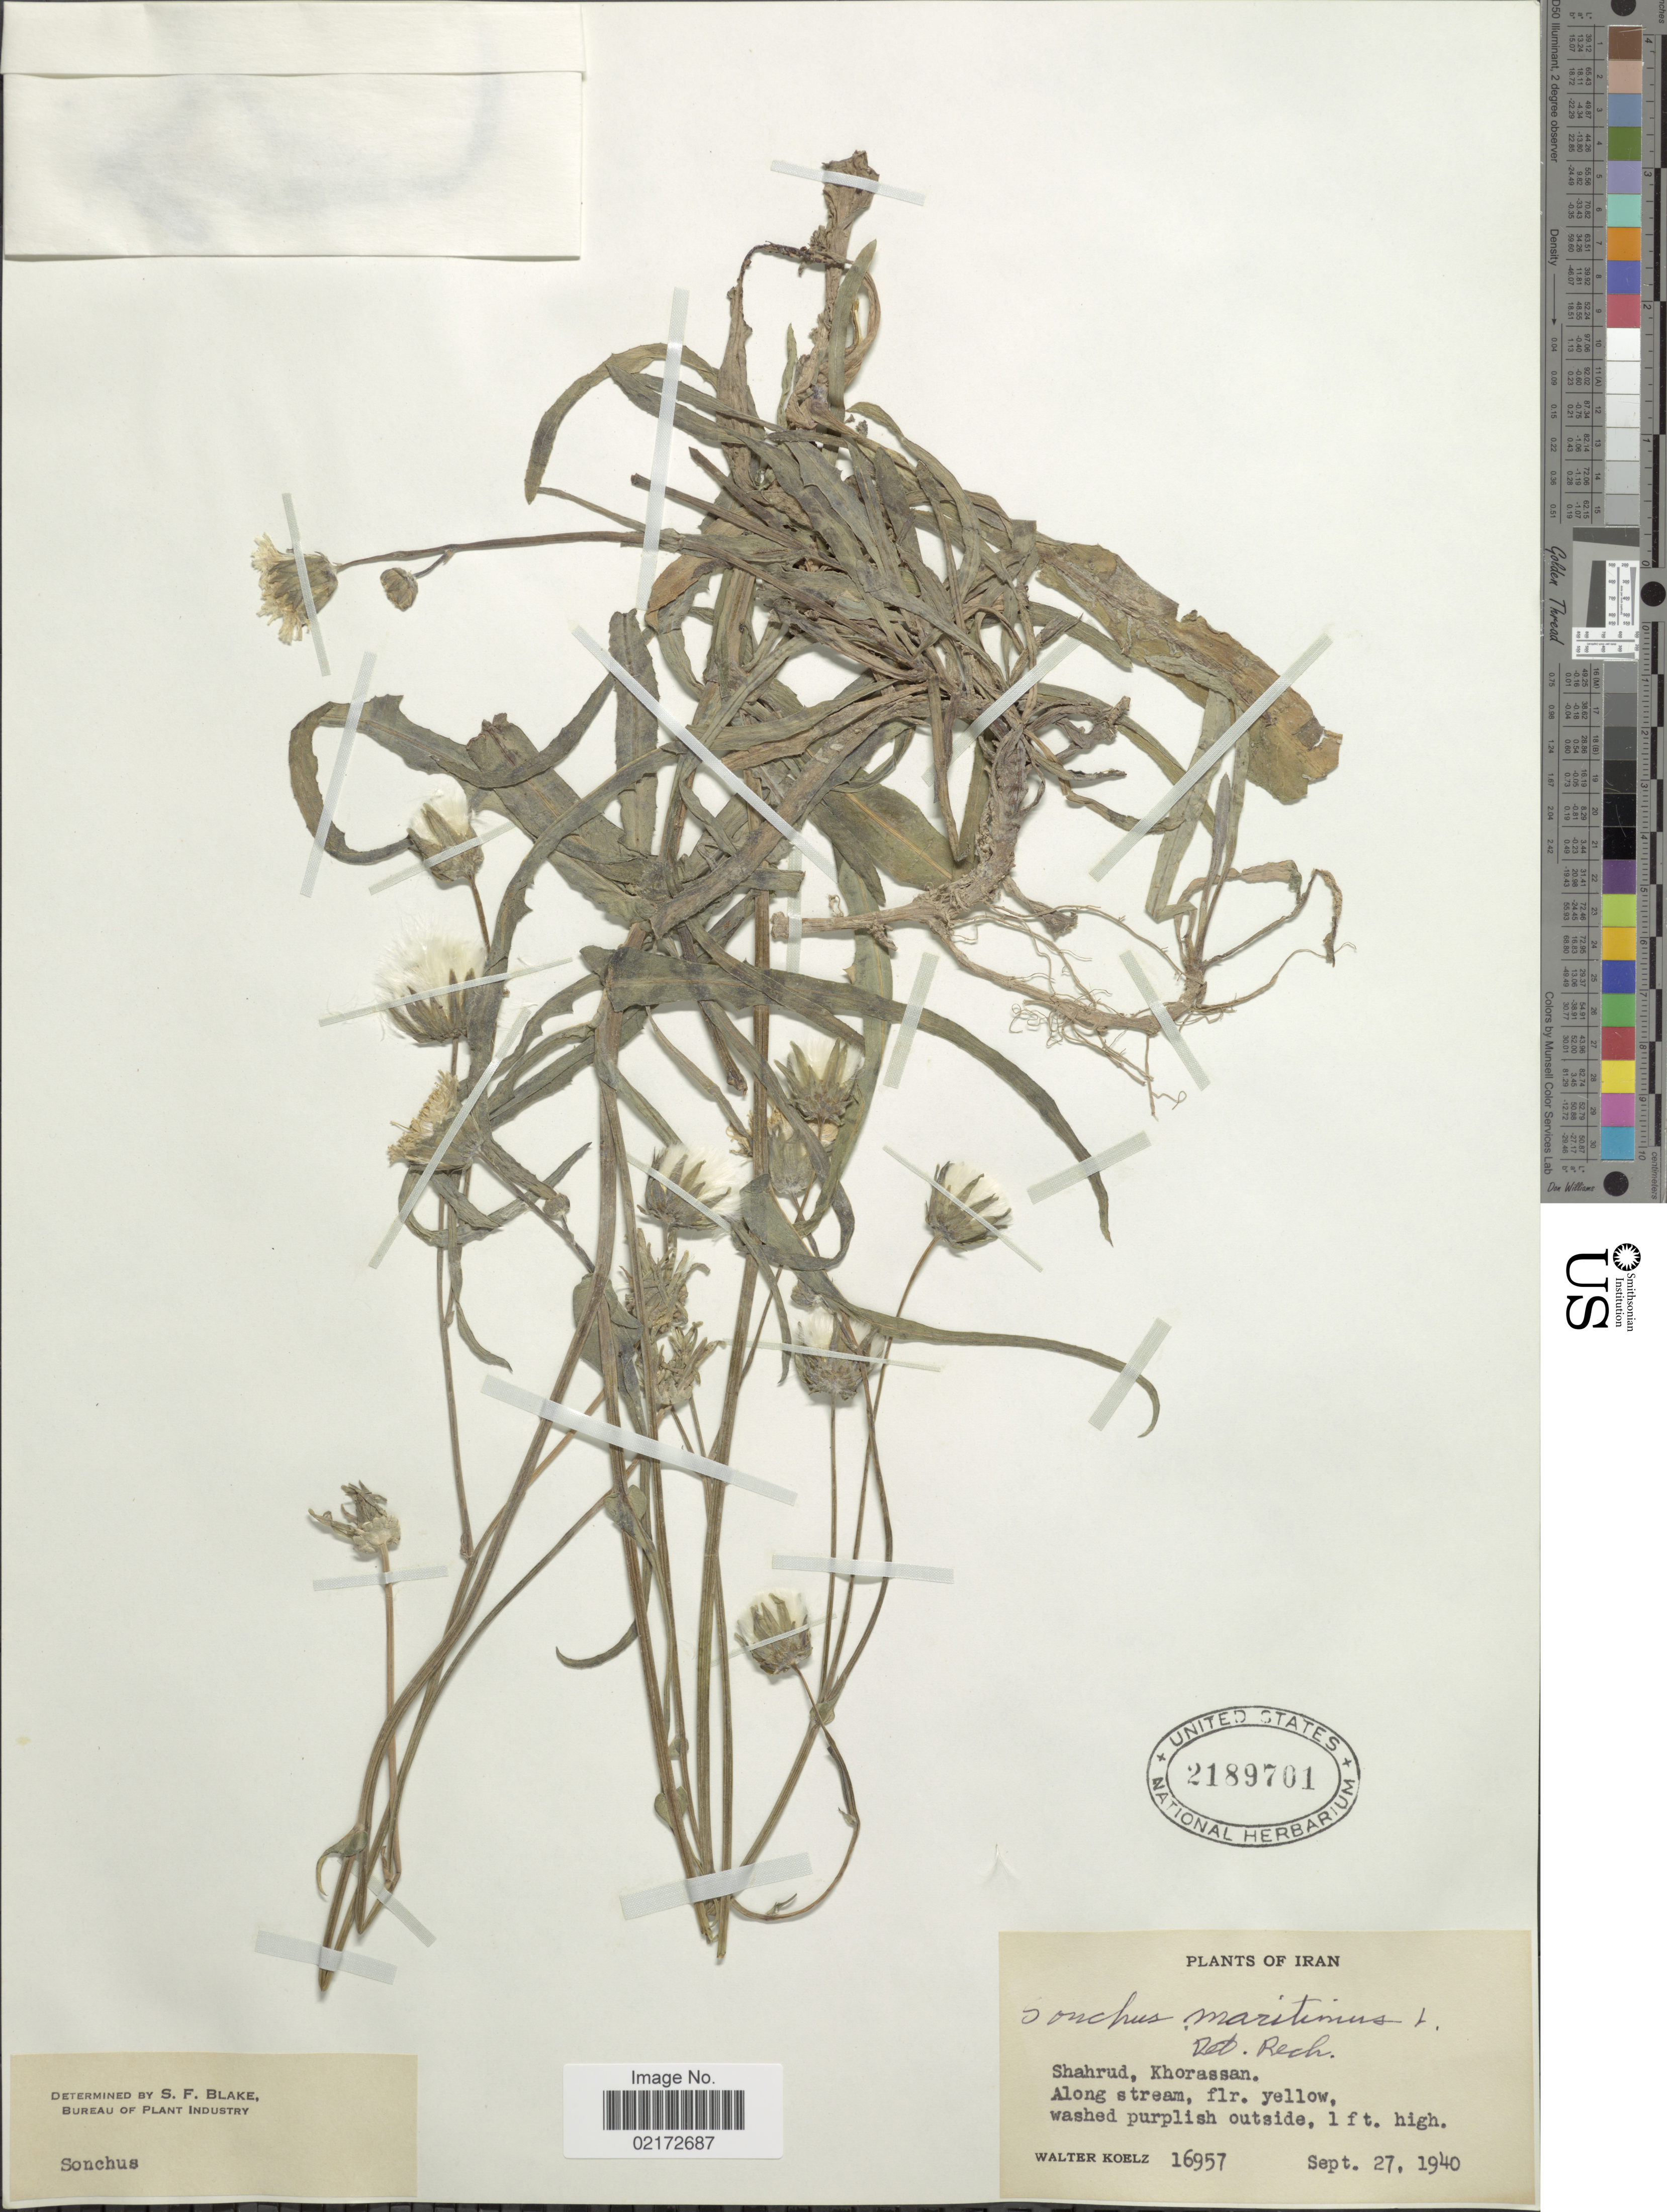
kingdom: Plantae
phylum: Tracheophyta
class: Magnoliopsida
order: Asterales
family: Asteraceae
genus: Sonchus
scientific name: Sonchus maritimus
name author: L.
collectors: W. N. Koelz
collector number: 16957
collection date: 1940-09-27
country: Iran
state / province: Khorasan [obsolete]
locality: Shahrud, Khorassan. Along stream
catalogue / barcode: US 2189701